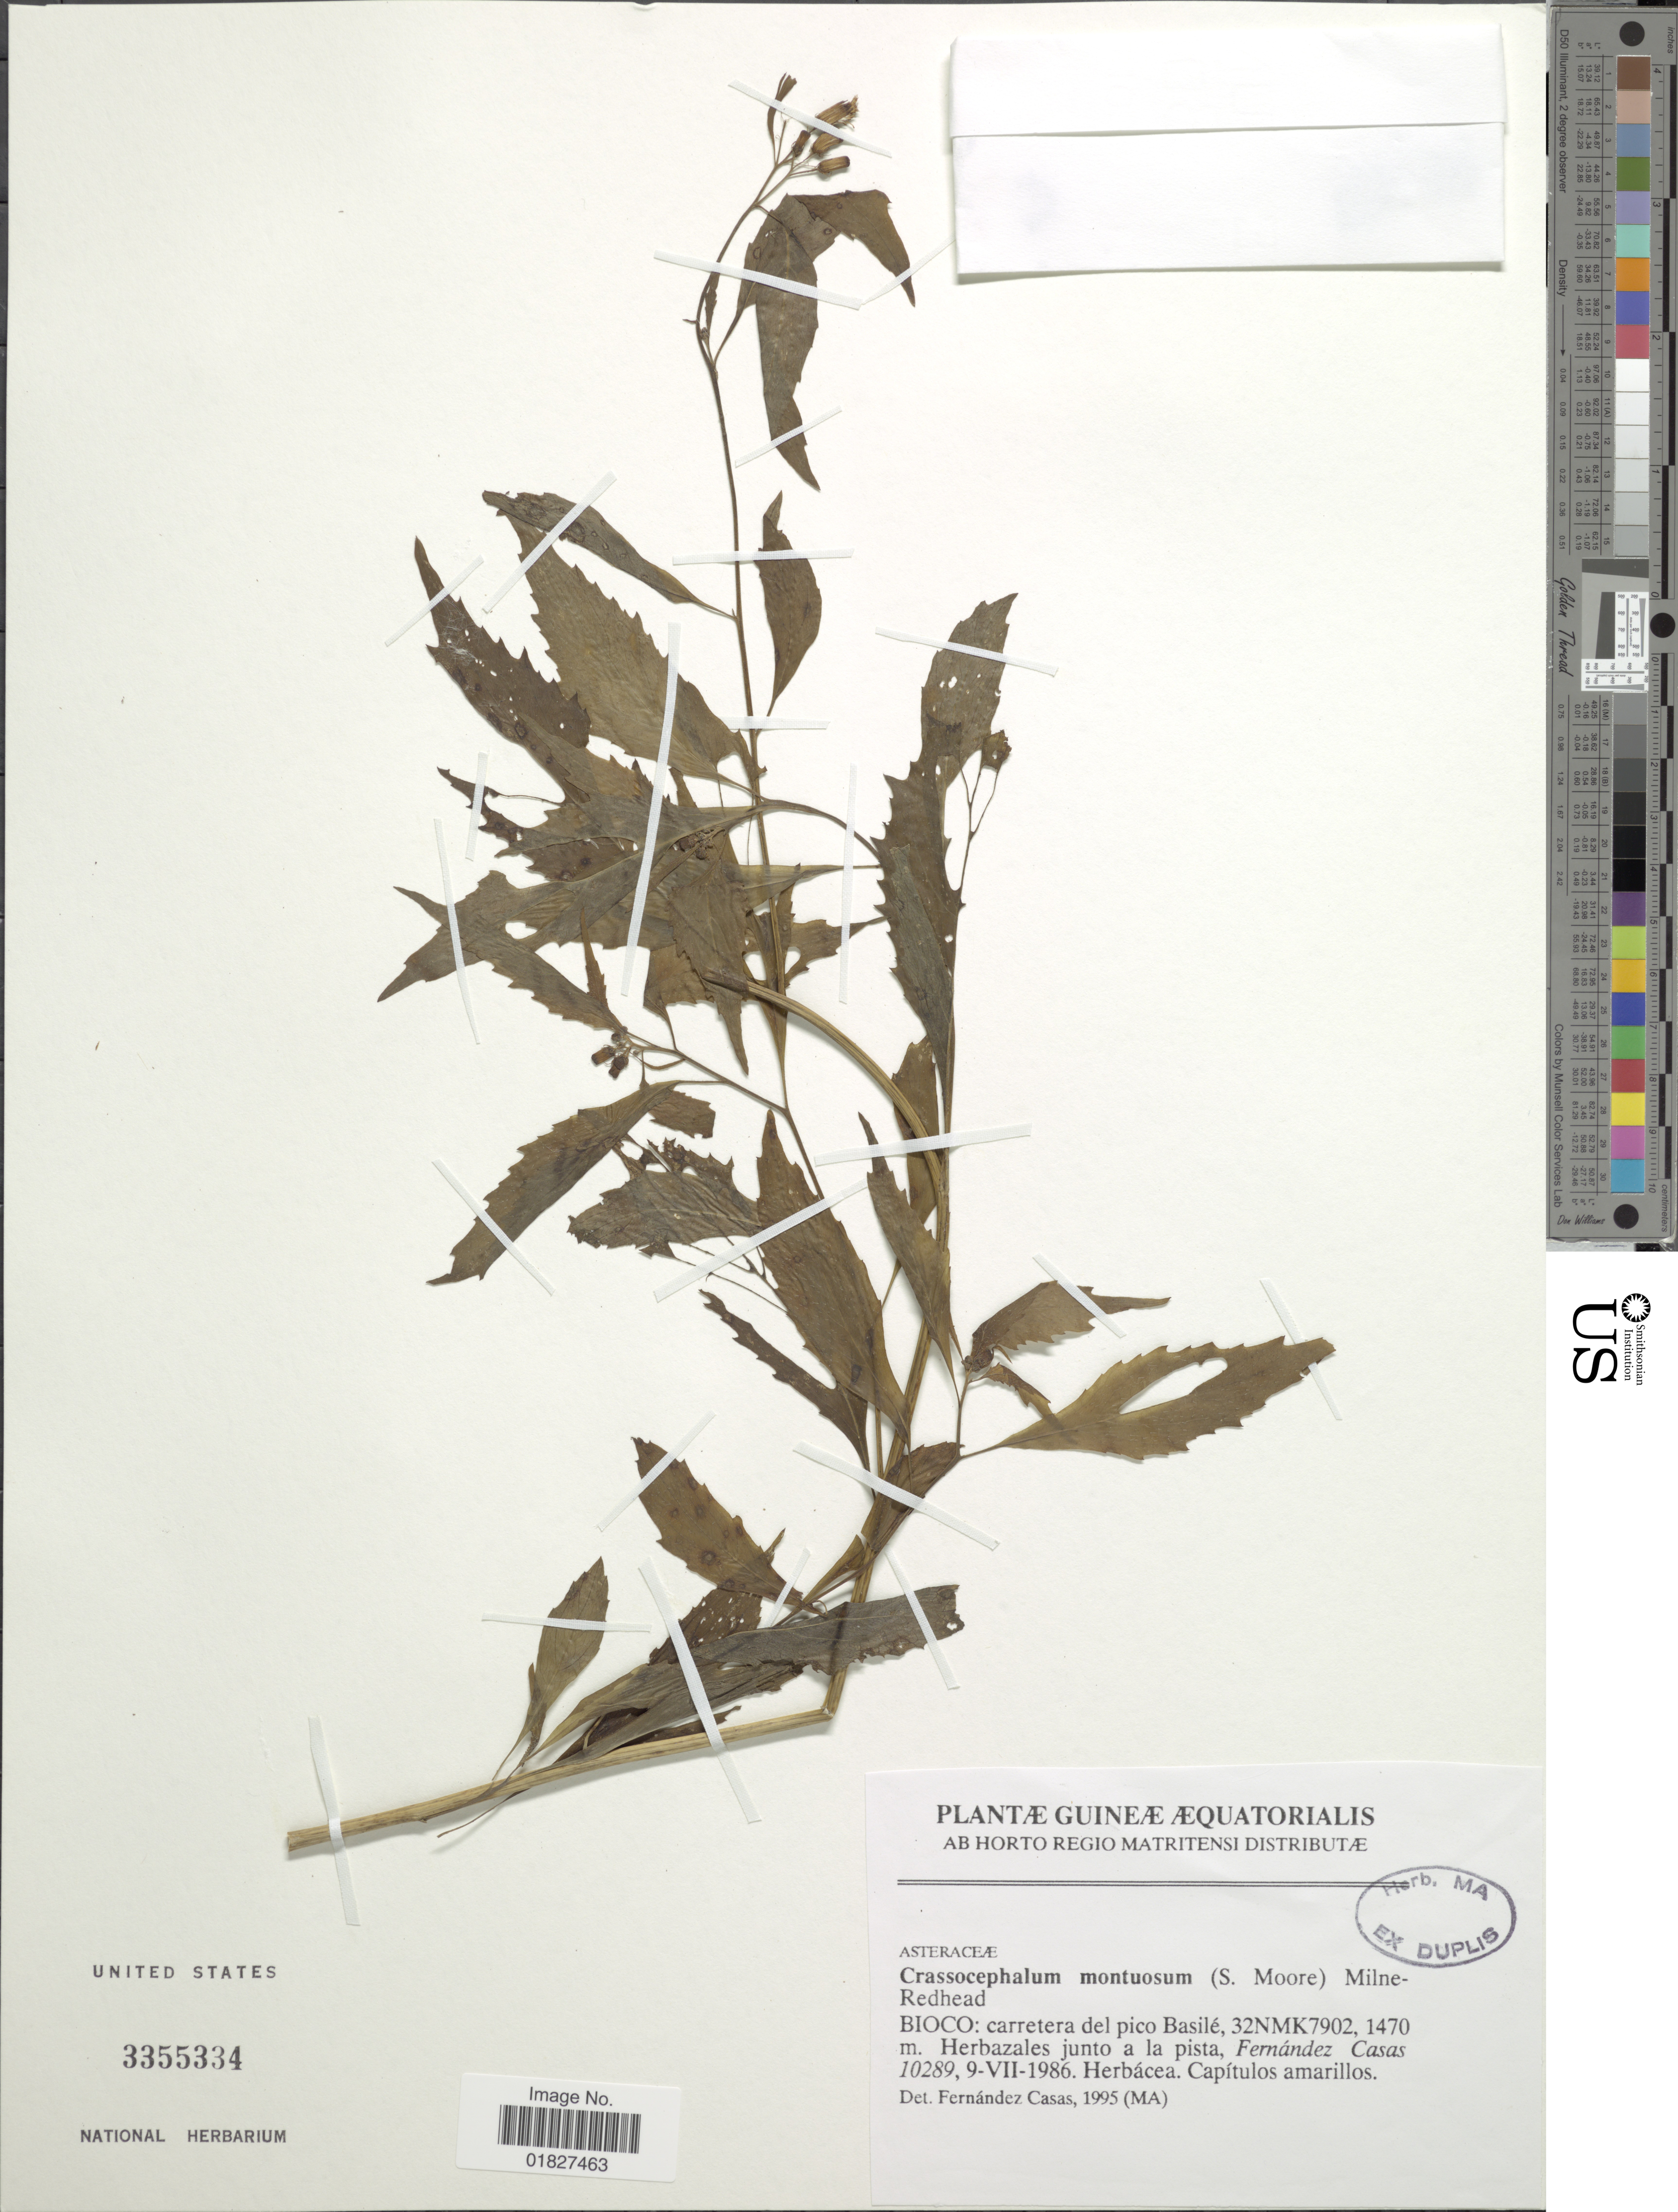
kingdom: Plantae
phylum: Tracheophyta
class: Magnoliopsida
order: Asterales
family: Asteraceae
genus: Crassocephalum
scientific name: Crassocephalum montuosum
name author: (S. Moore) Milne-Redh.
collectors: F. Casas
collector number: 10289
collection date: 1986-07-09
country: Equatorial Guinea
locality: Guineae Aequatorialis, Bioco, carretera del pico Basile, 32NMK7902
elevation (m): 1470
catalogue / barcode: US 3355334